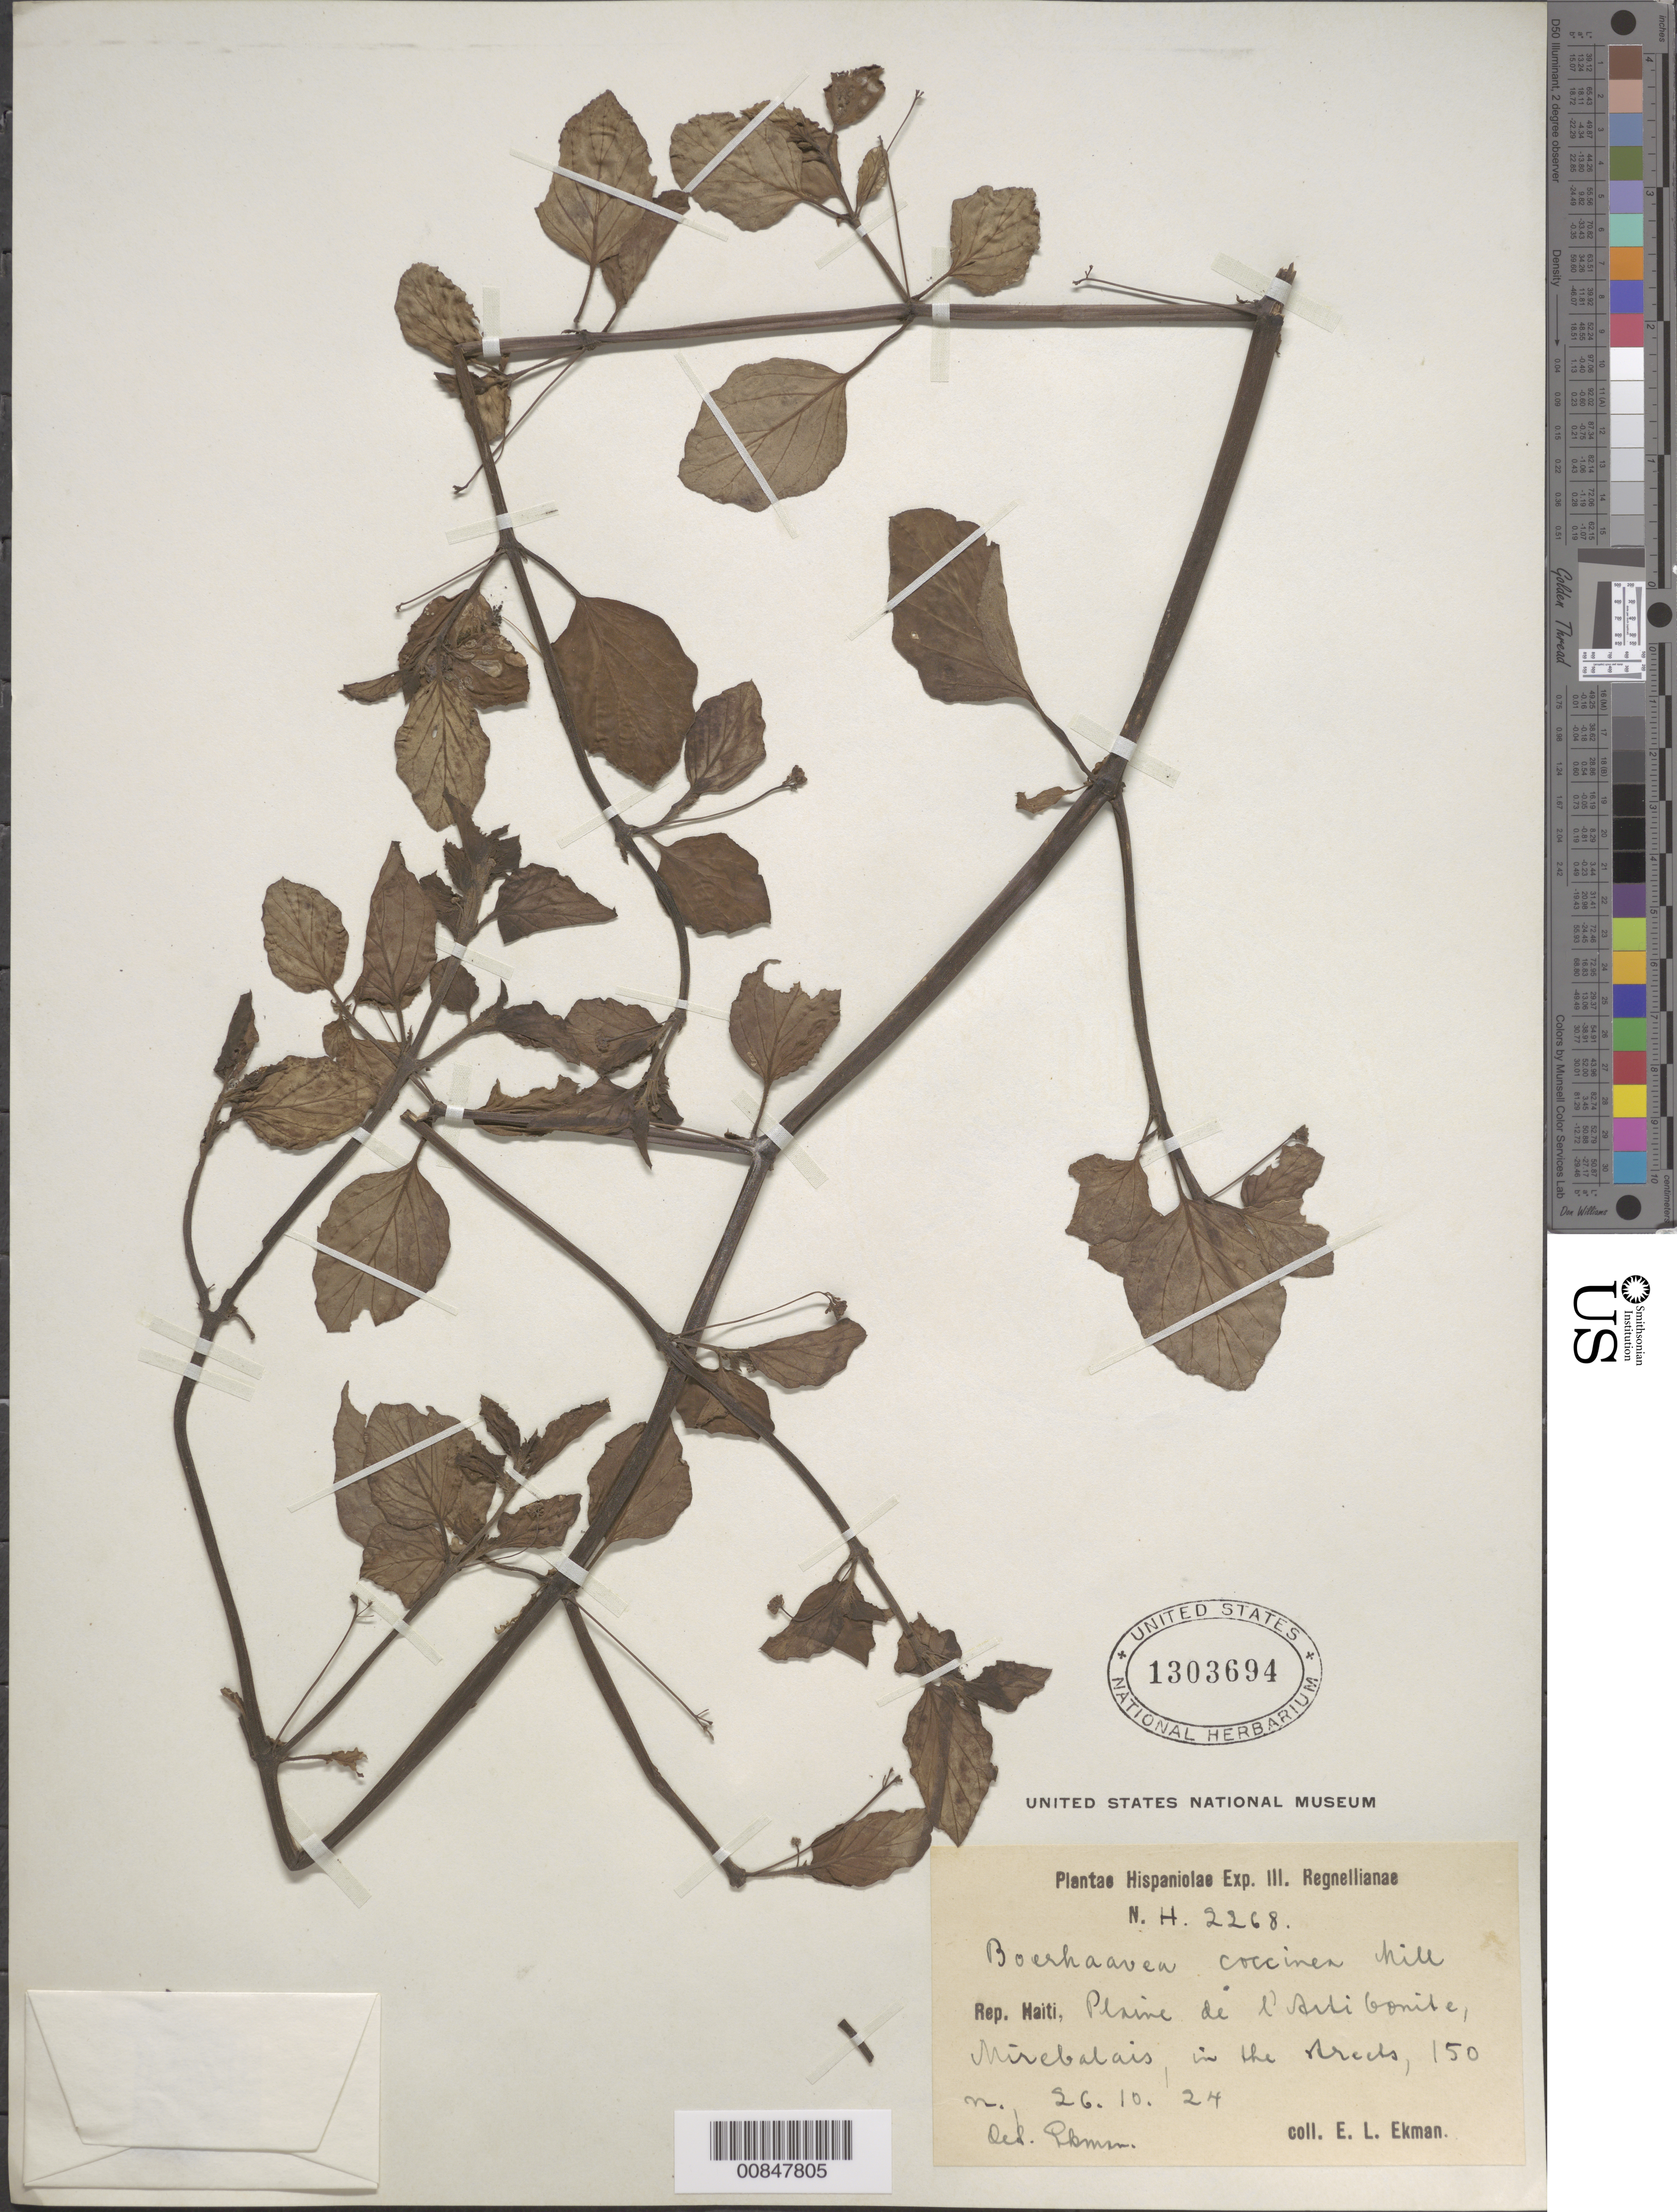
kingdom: Plantae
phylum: Tracheophyta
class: Magnoliopsida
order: Caryophyllales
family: Nyctaginaceae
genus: Boerhavia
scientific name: Boerhavia coccinea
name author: Mill.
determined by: Ekman, E. L.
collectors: E. L. Ekman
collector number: H 2268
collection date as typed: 26 Oct 1924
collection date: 1924-10-26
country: Haiti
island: Hispaniola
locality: Plaine de l'Artibonite, Mirebalais.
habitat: In the streets.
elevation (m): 150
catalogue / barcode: US 1303694